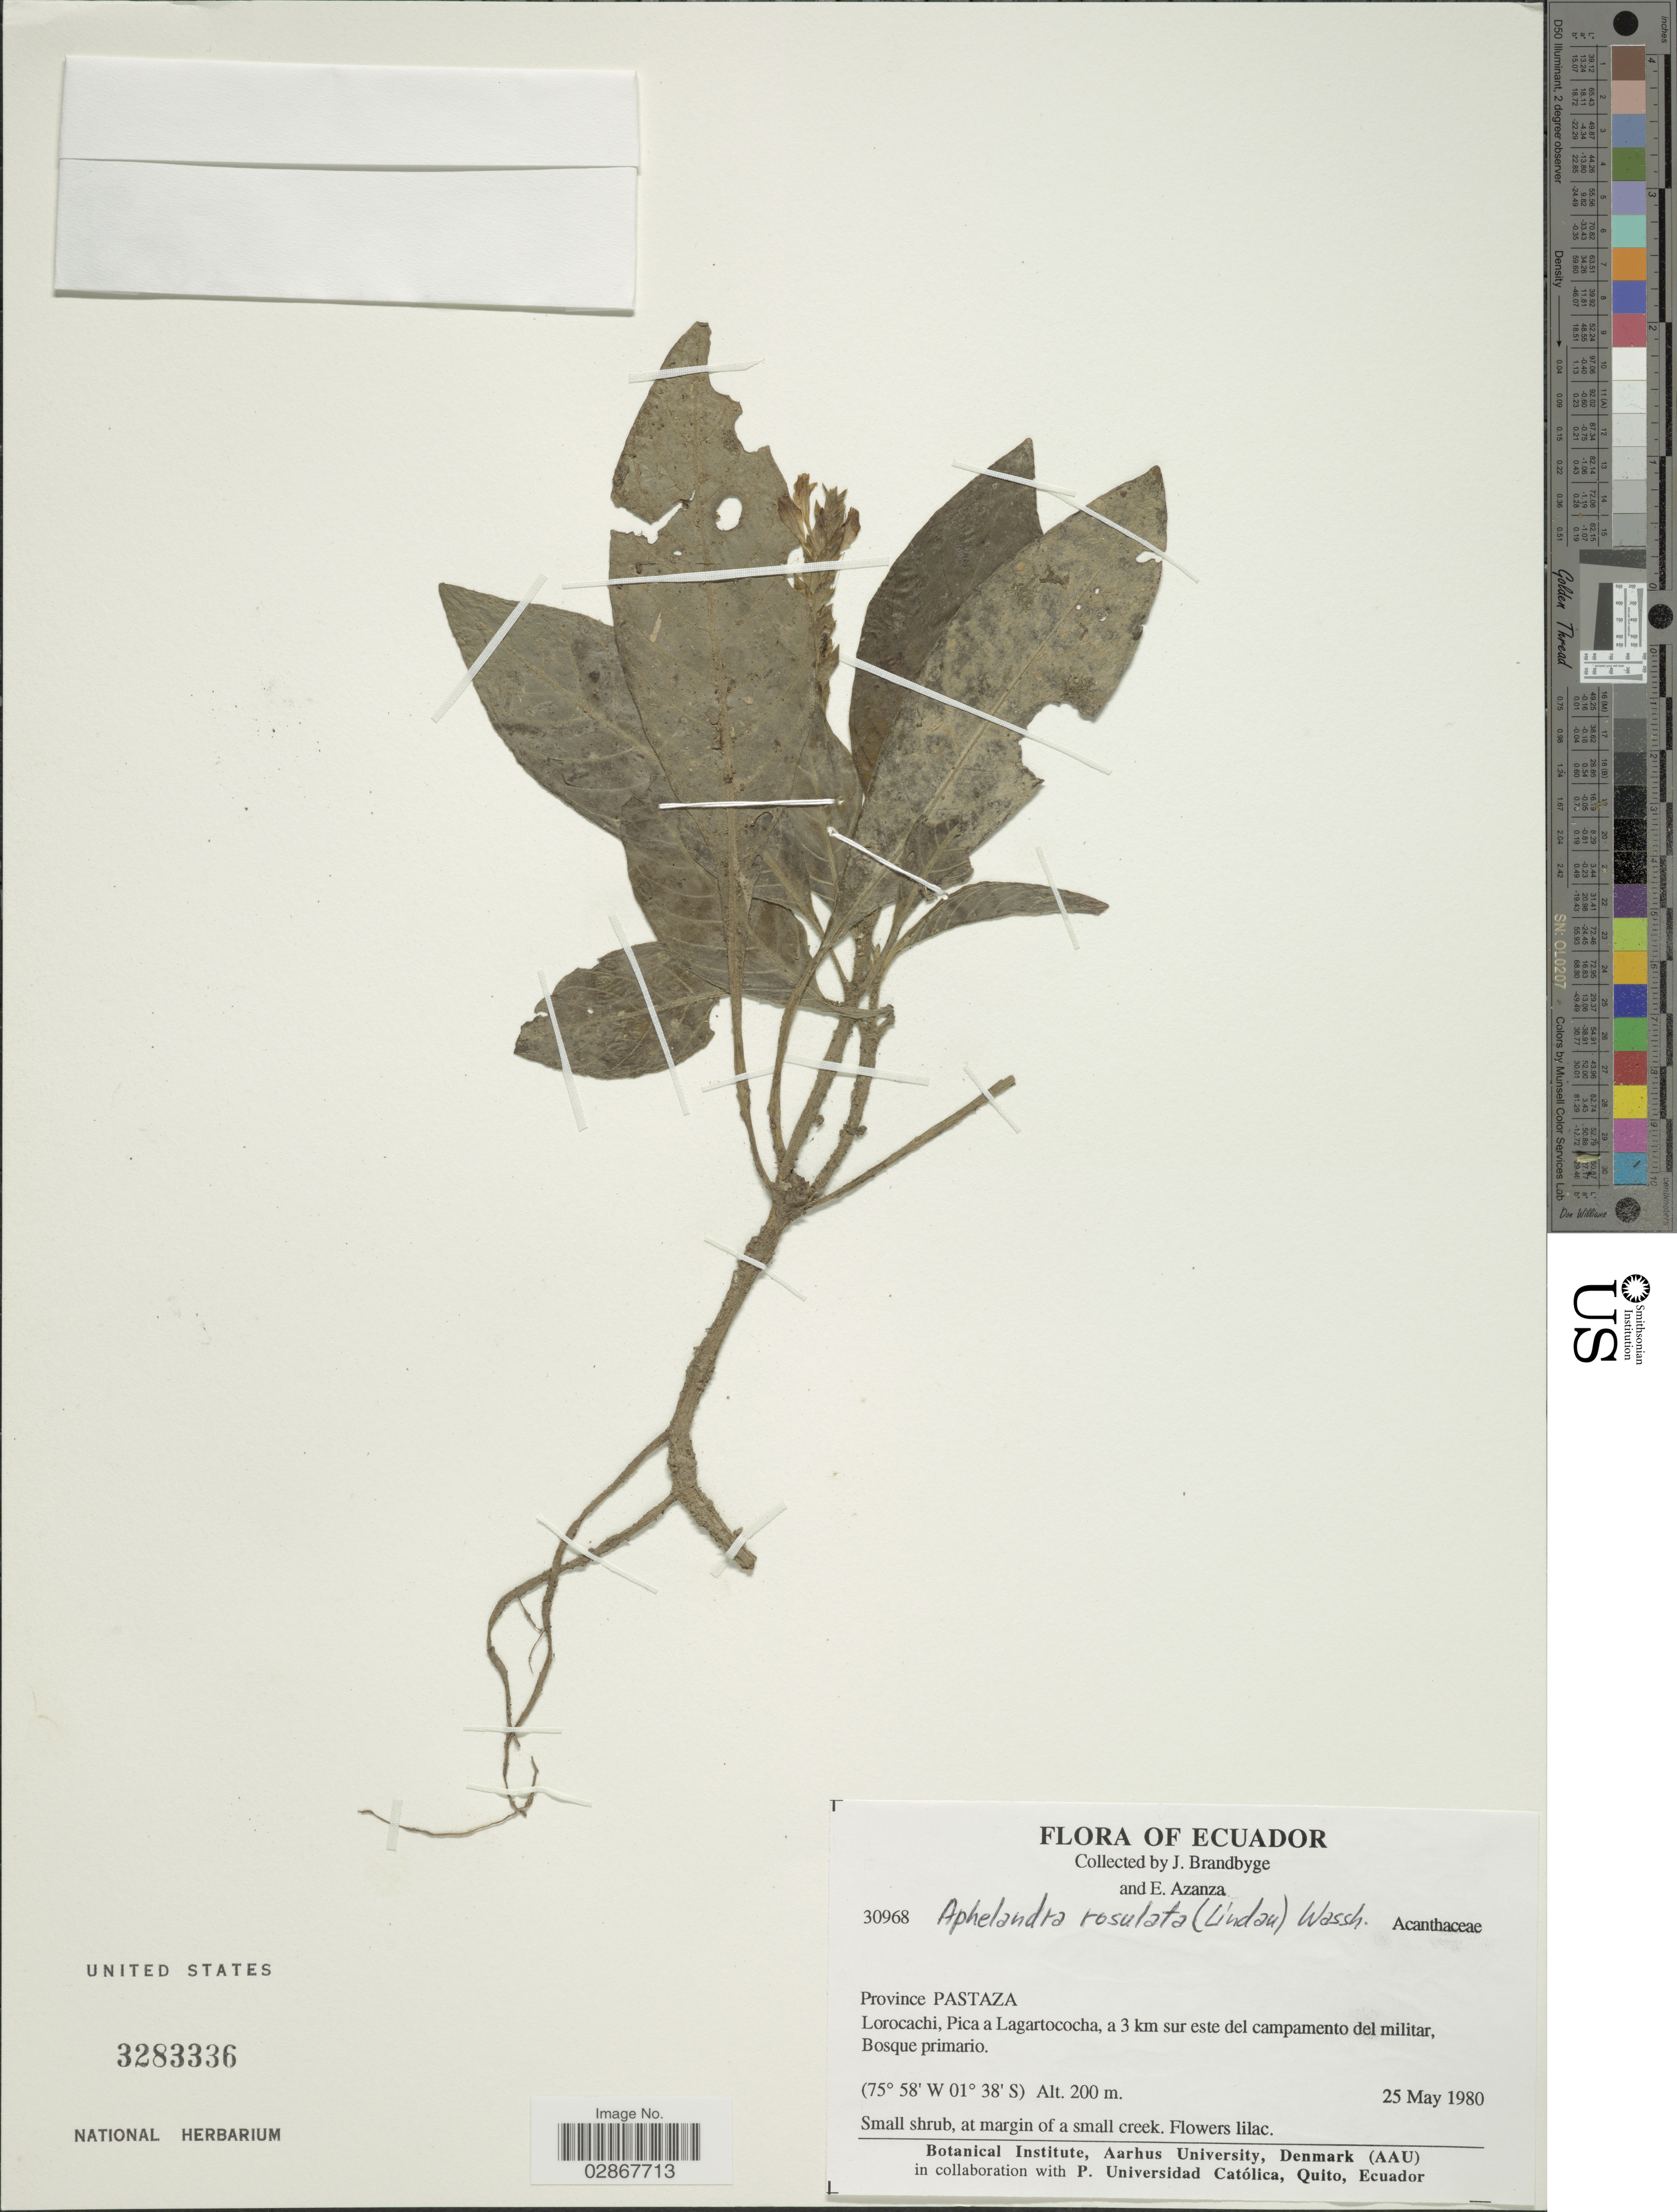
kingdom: Plantae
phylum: Tracheophyta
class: Magnoliopsida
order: Lamiales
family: Acanthaceae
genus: Aphelandra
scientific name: Aphelandra rosulata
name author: (Lindau) Wassh.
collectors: J. Brandbyge & E. Azanza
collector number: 30968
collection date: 1980-05-25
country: Ecuador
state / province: Pastaza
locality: Lorocachi, Pica a Lagartococha, a 3 km sur este del campamento del militar.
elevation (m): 200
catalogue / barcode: US 3283336